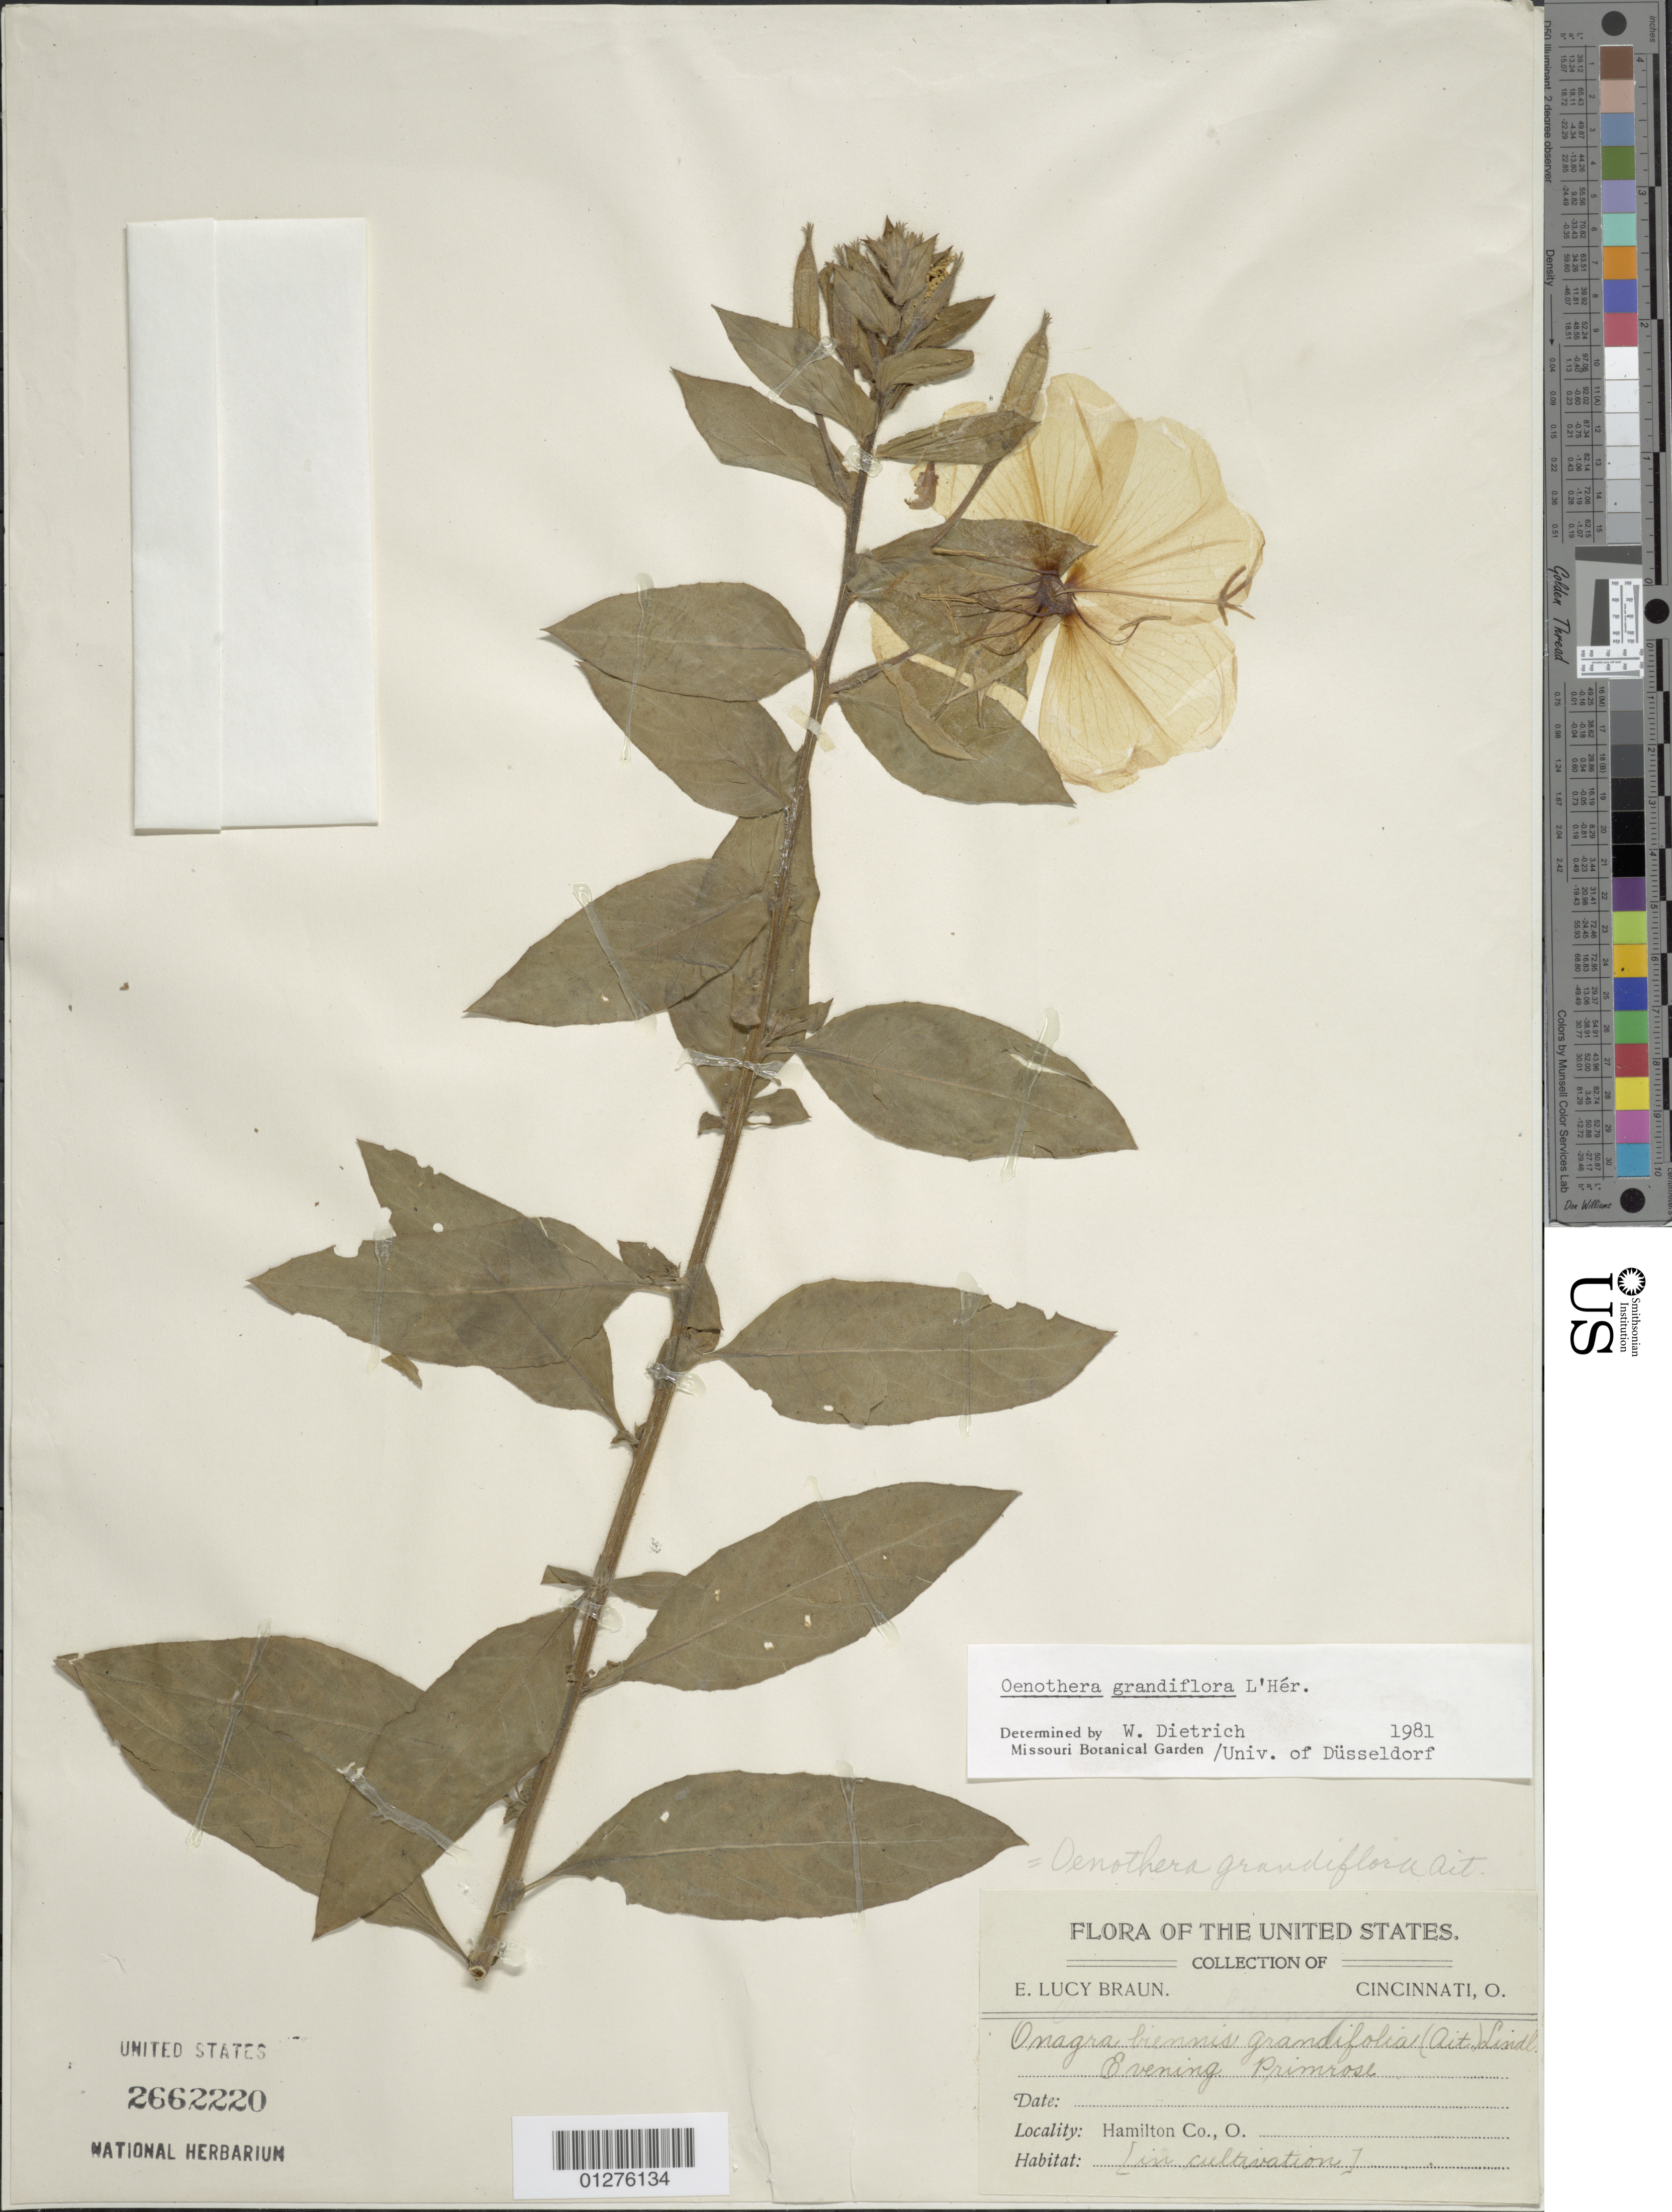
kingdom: Plantae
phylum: Tracheophyta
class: Magnoliopsida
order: Myrtales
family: Onagraceae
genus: Oenothera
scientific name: Oenothera grandiflora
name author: L'Hér.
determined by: Dietrich, W.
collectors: L. E. Braun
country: United States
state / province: Ohio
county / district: Hamilton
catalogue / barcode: US 2662220